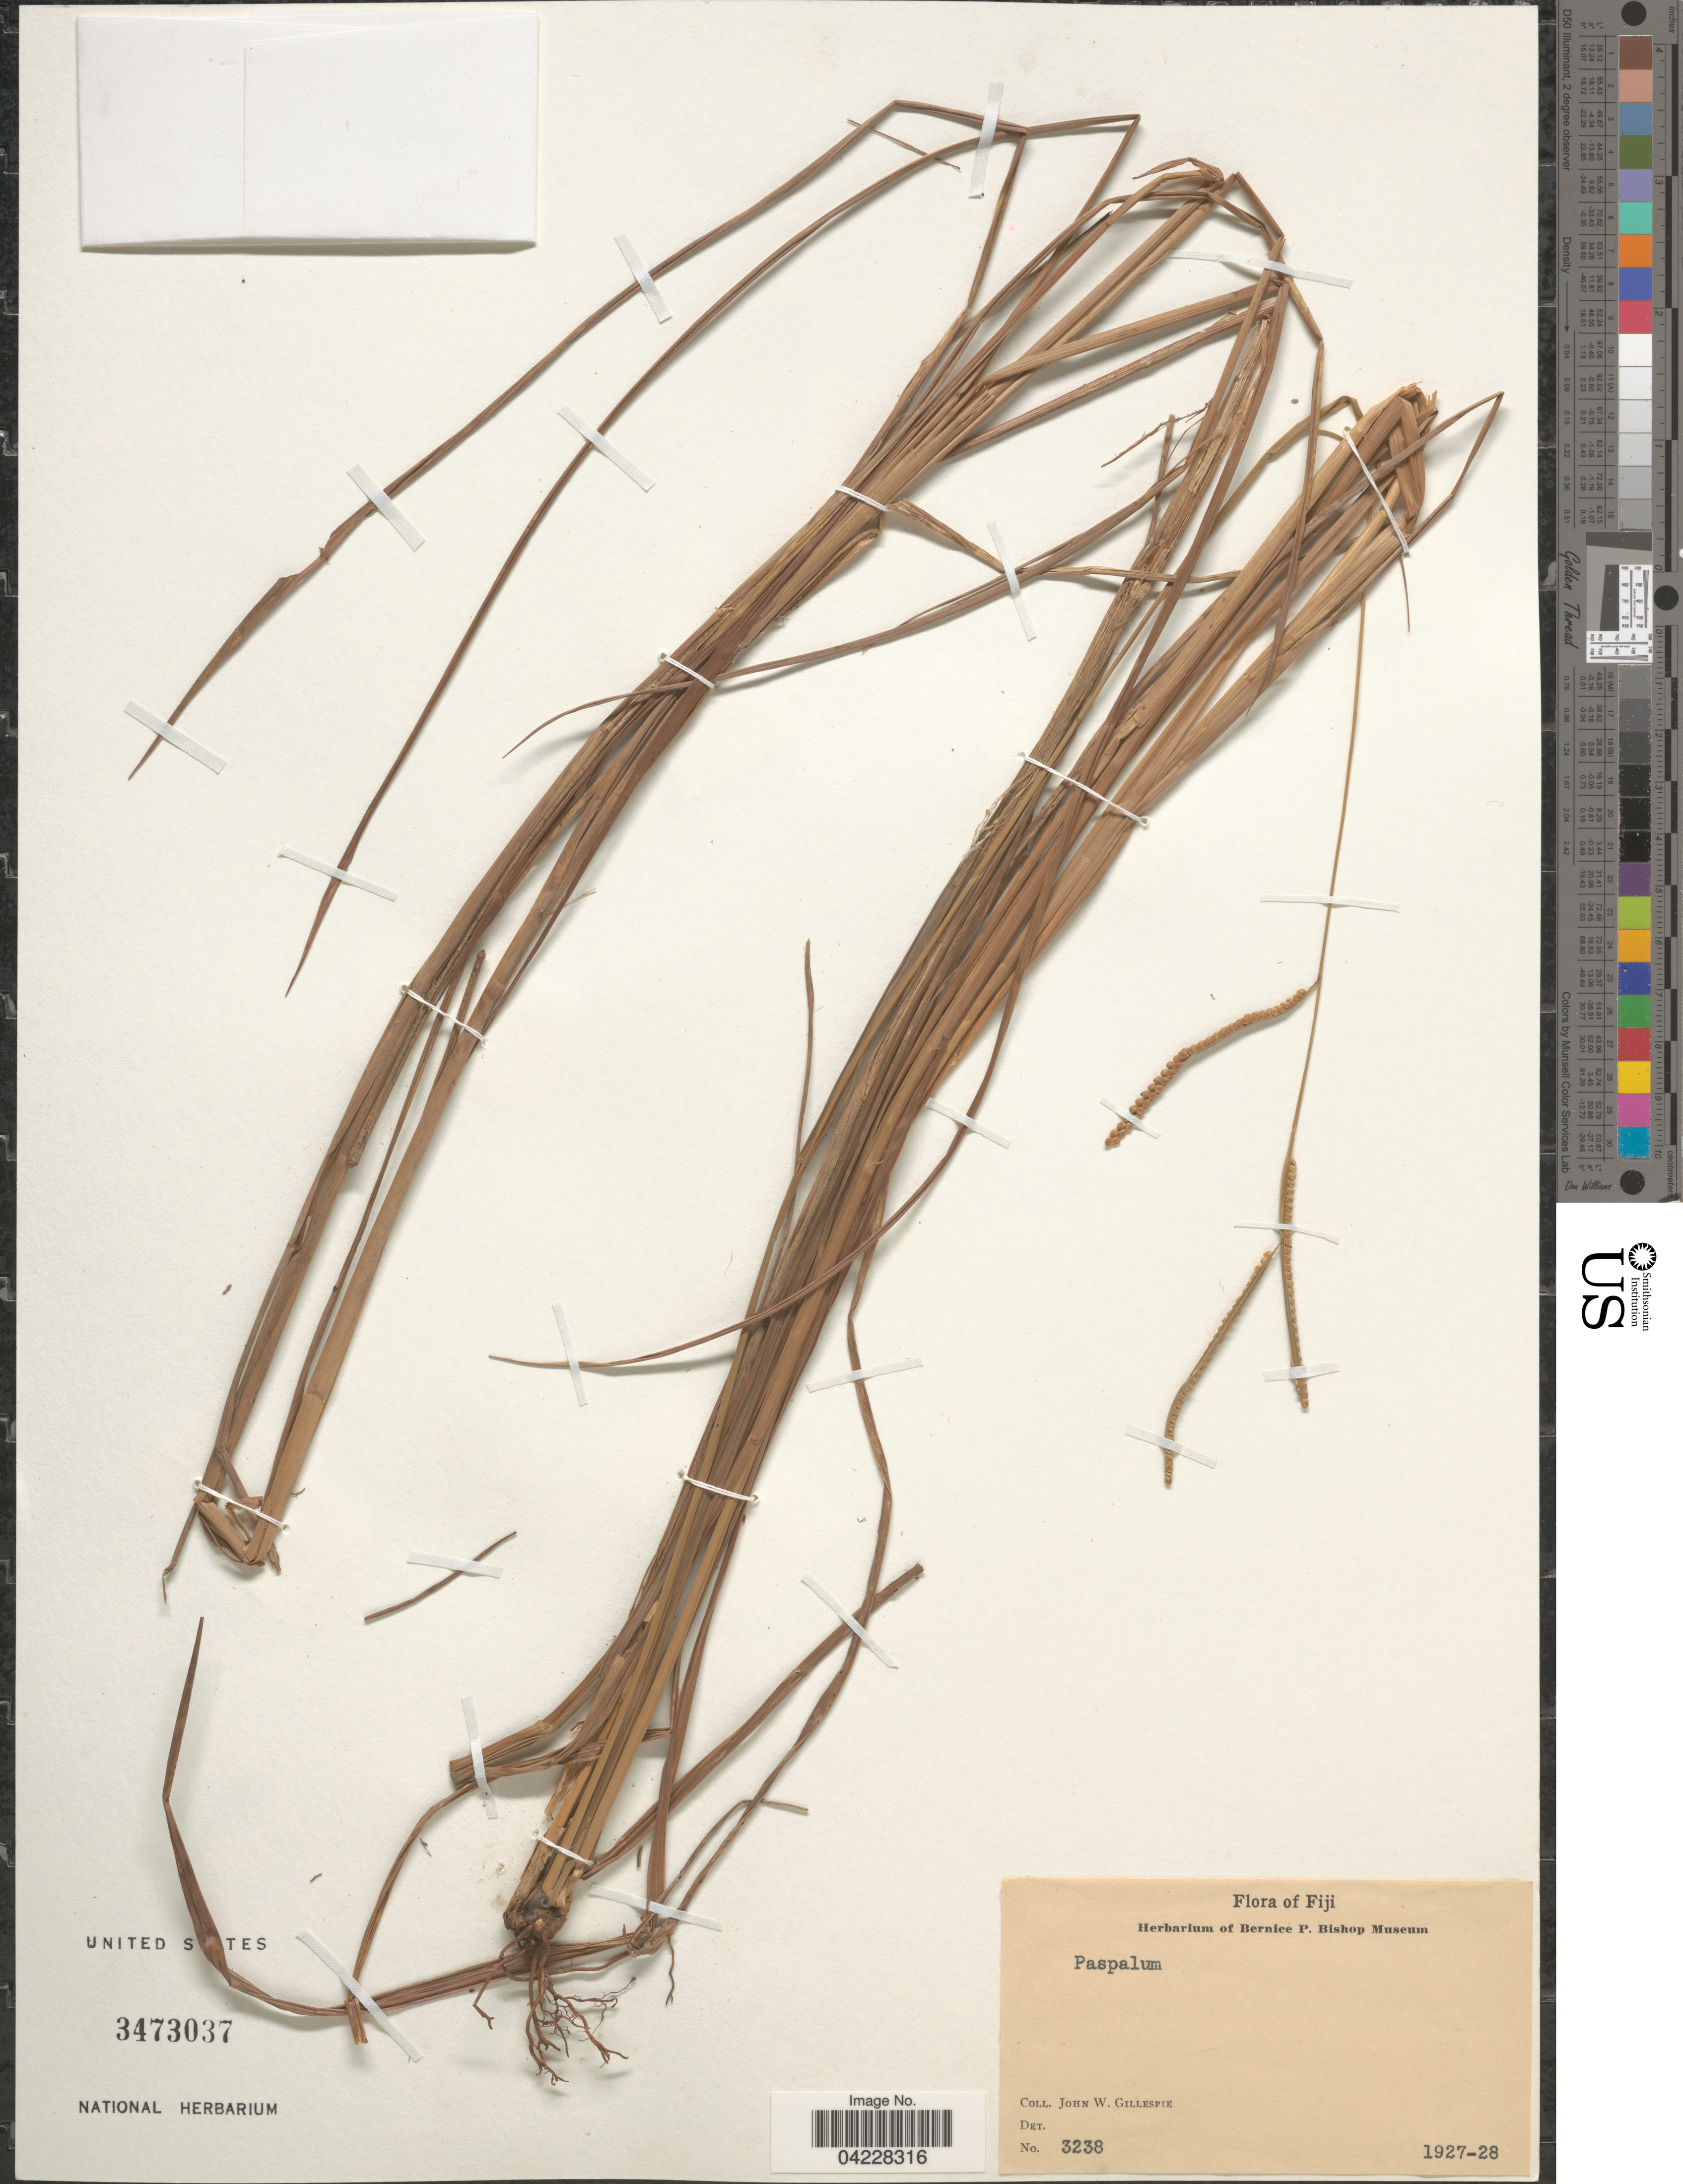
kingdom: Plantae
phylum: Tracheophyta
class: Liliopsida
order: Poales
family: Poaceae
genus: Paspalum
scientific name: Paspalum sp.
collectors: J. W. Gillespie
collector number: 3238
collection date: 1927/1928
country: Fiji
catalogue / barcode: US 3473037